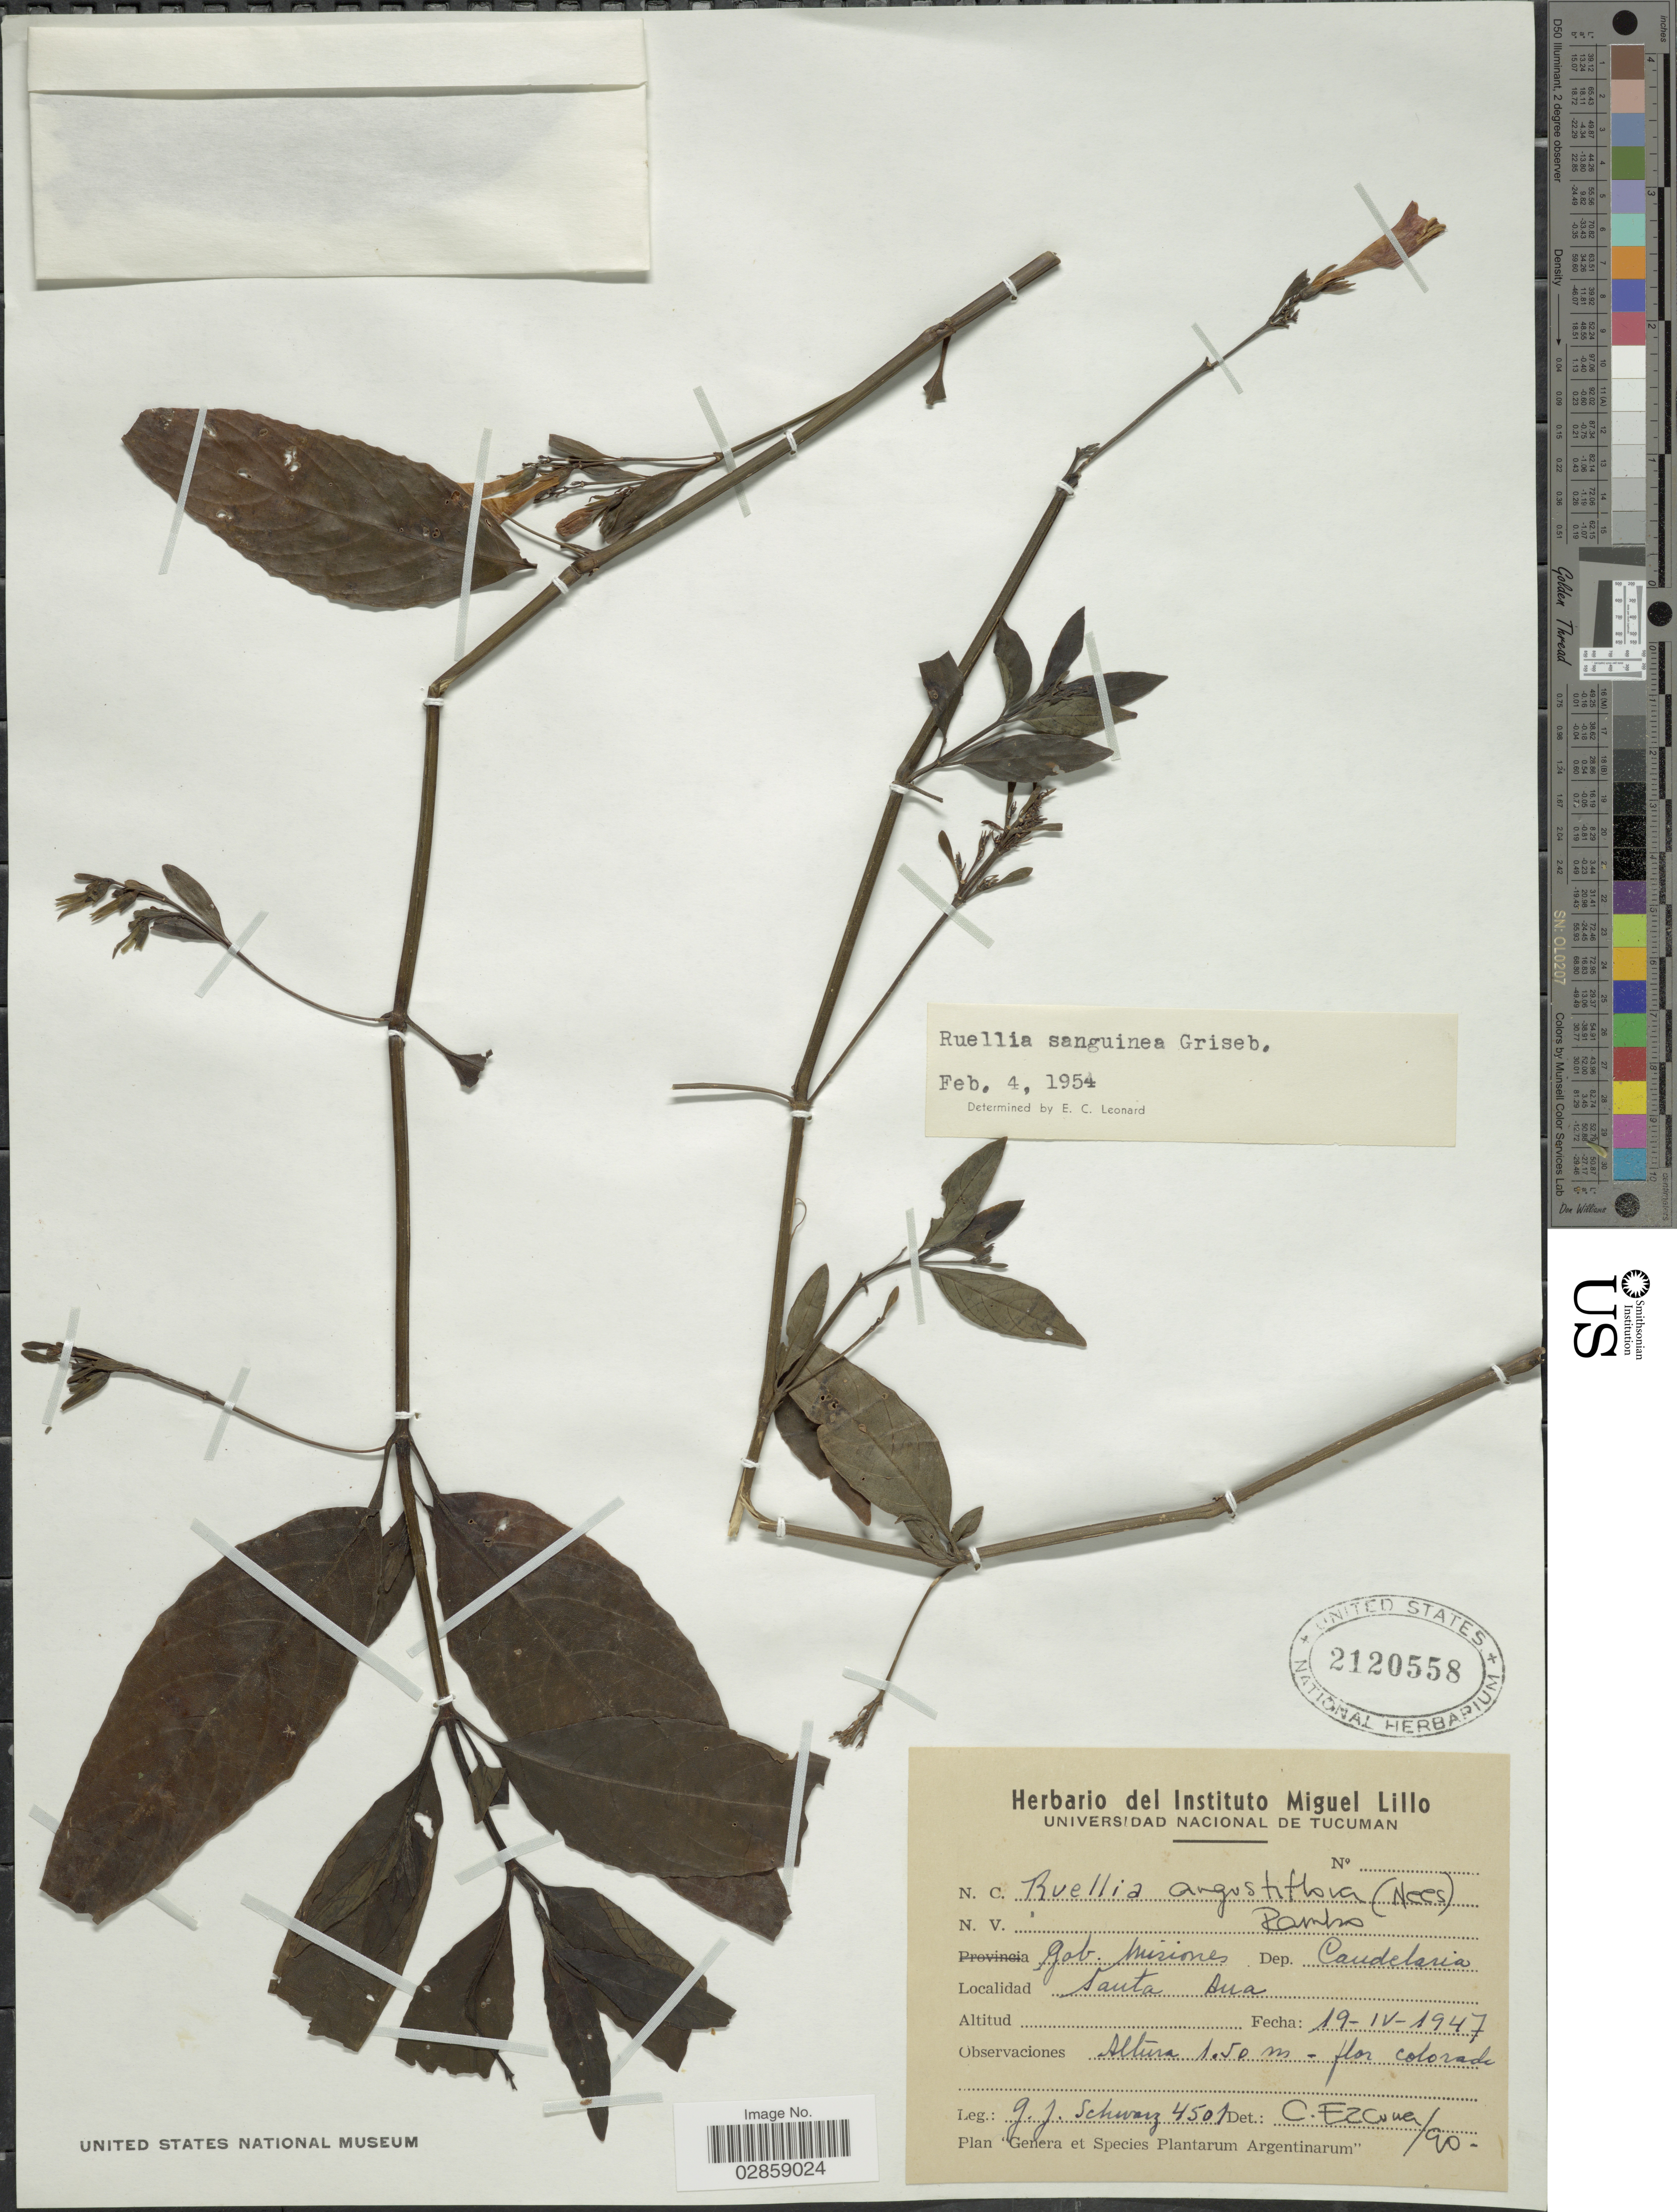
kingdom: Plantae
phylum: Tracheophyta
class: Magnoliopsida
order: Lamiales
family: Acanthaceae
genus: Ruellia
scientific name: Ruellia angustiflora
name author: (Nees) Lindau ex Rambo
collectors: G. J. Schwarz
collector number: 4501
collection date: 1947-04-19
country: Argentina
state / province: Misiones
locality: Gob. Misiones. Dep. Candelaria. Santa Ana.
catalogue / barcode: US 2120558